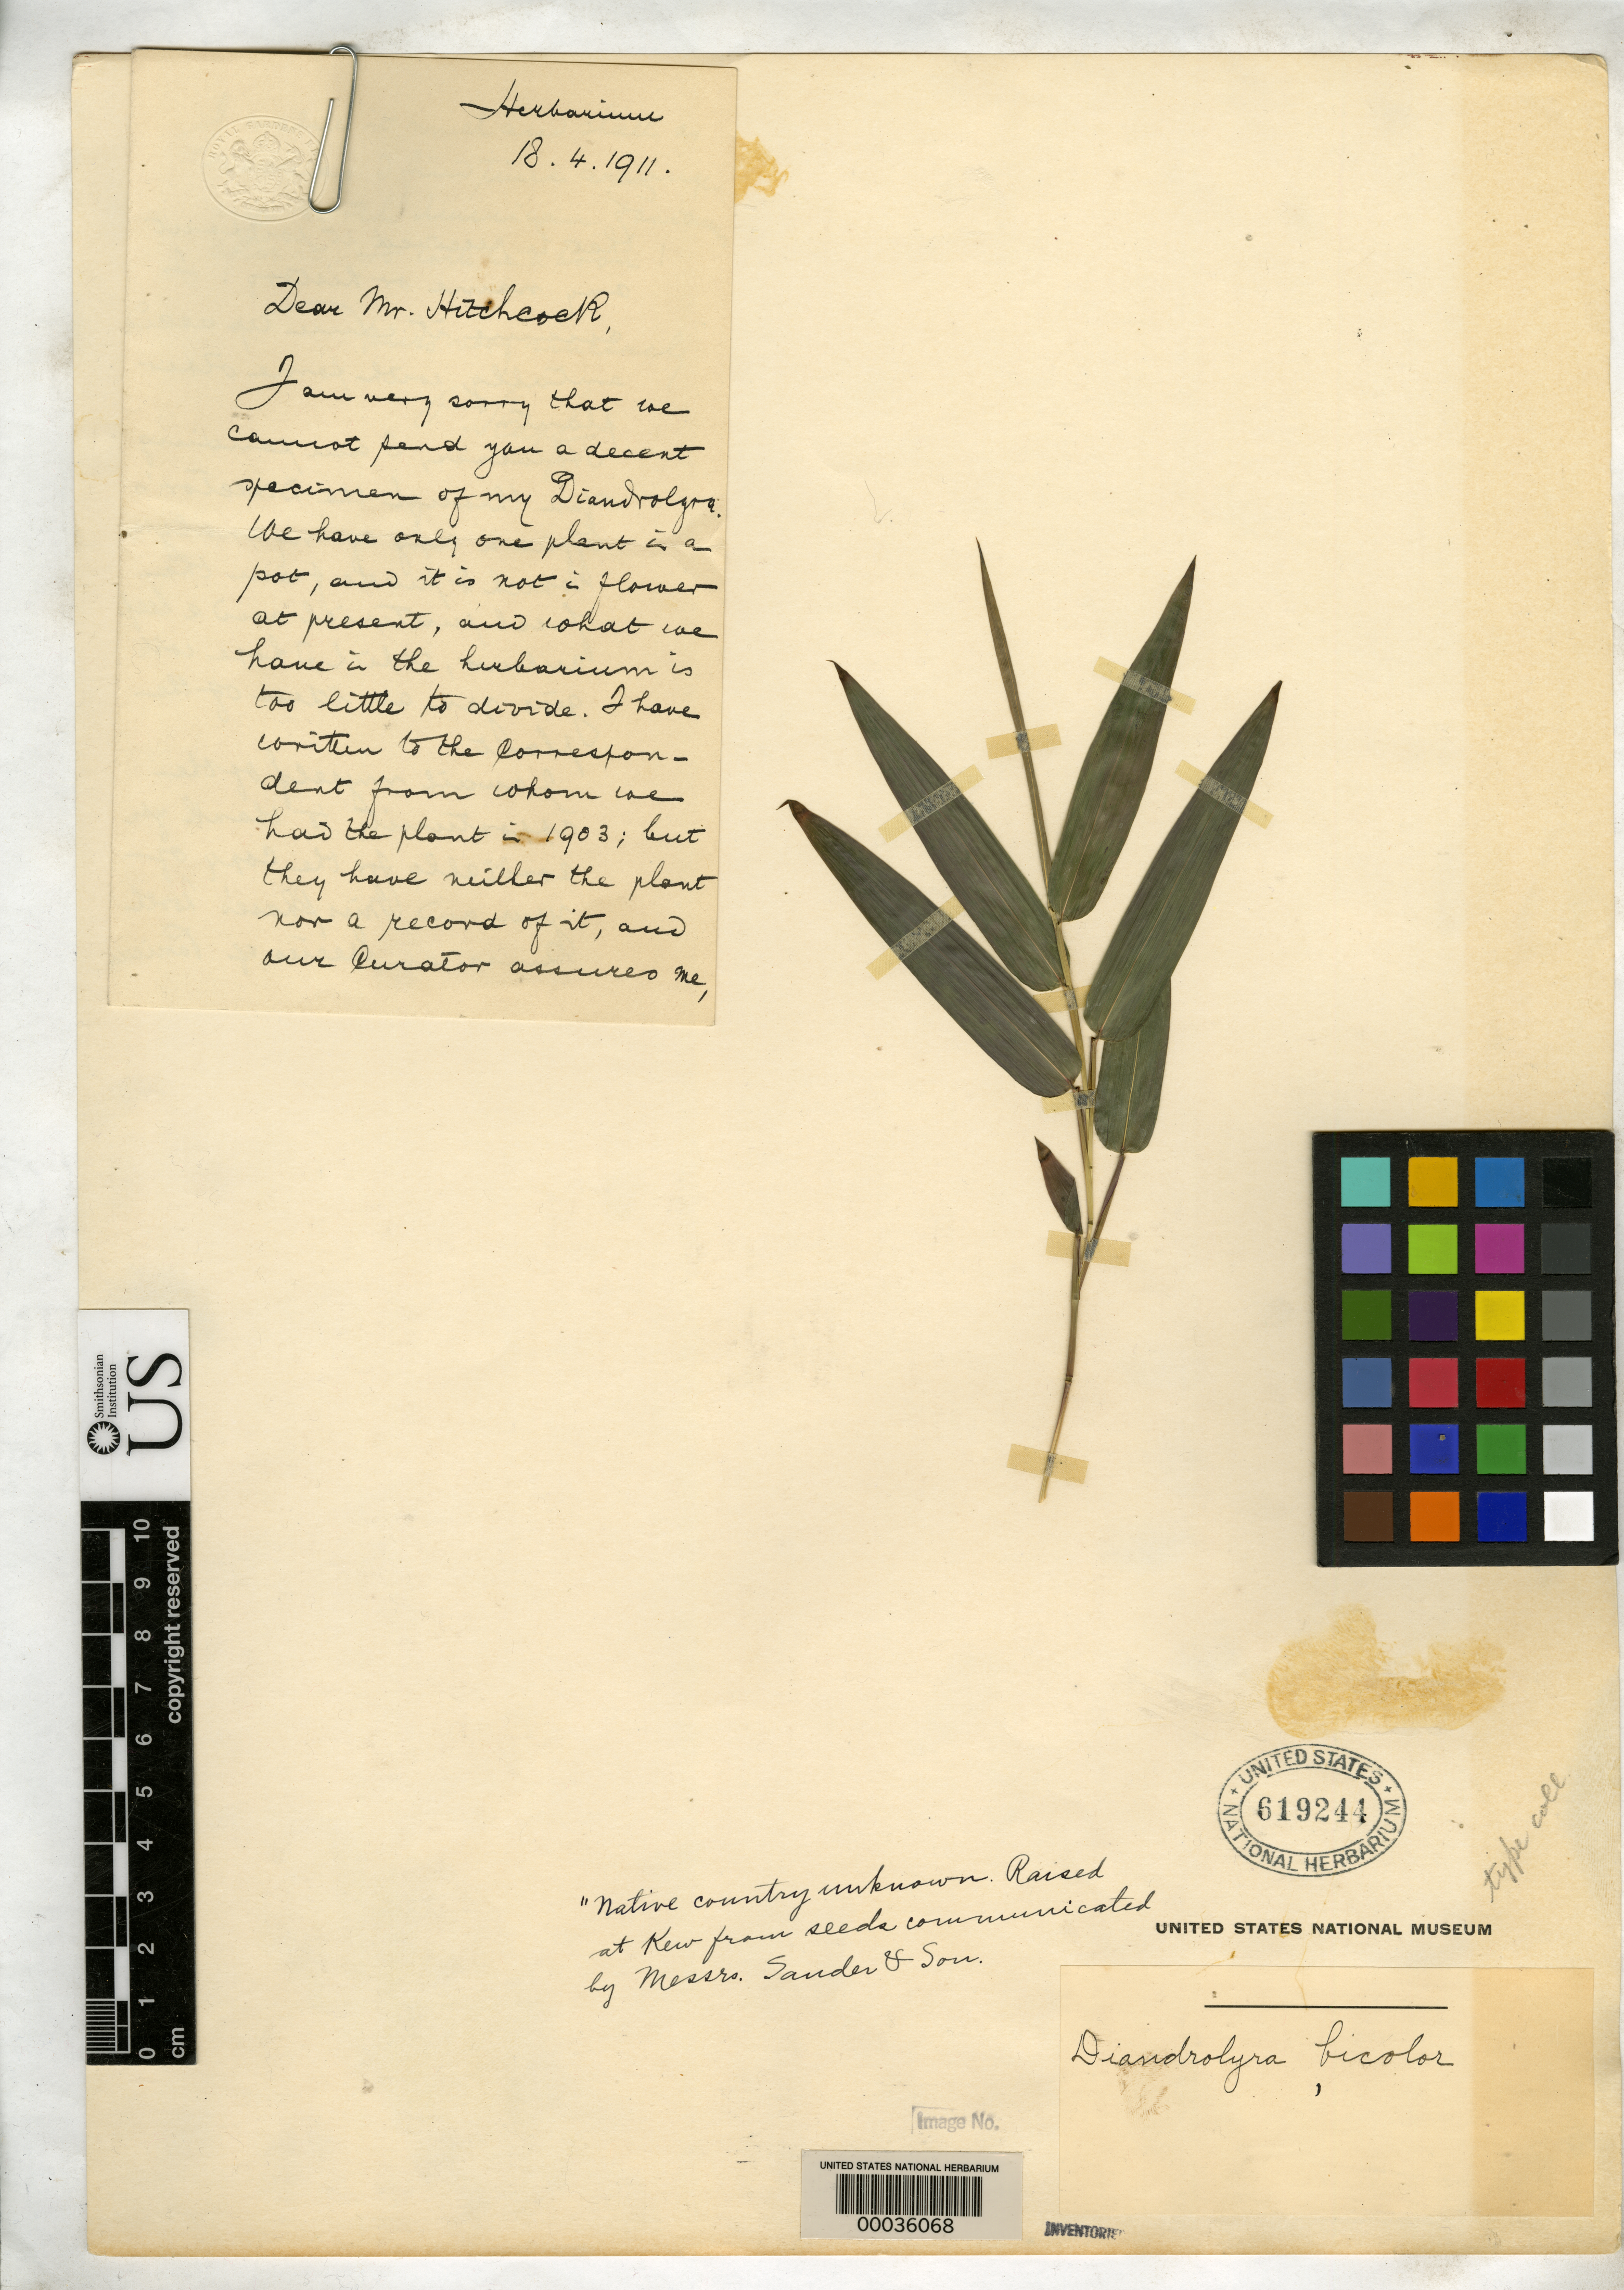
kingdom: Plantae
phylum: Tracheophyta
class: Liliopsida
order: Poales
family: Poaceae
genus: Diandrolyra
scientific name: Diandrolyra bicolor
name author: Stapf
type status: Isotype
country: United Kingdom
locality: Royal botanical gardens-kew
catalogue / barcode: US 619244